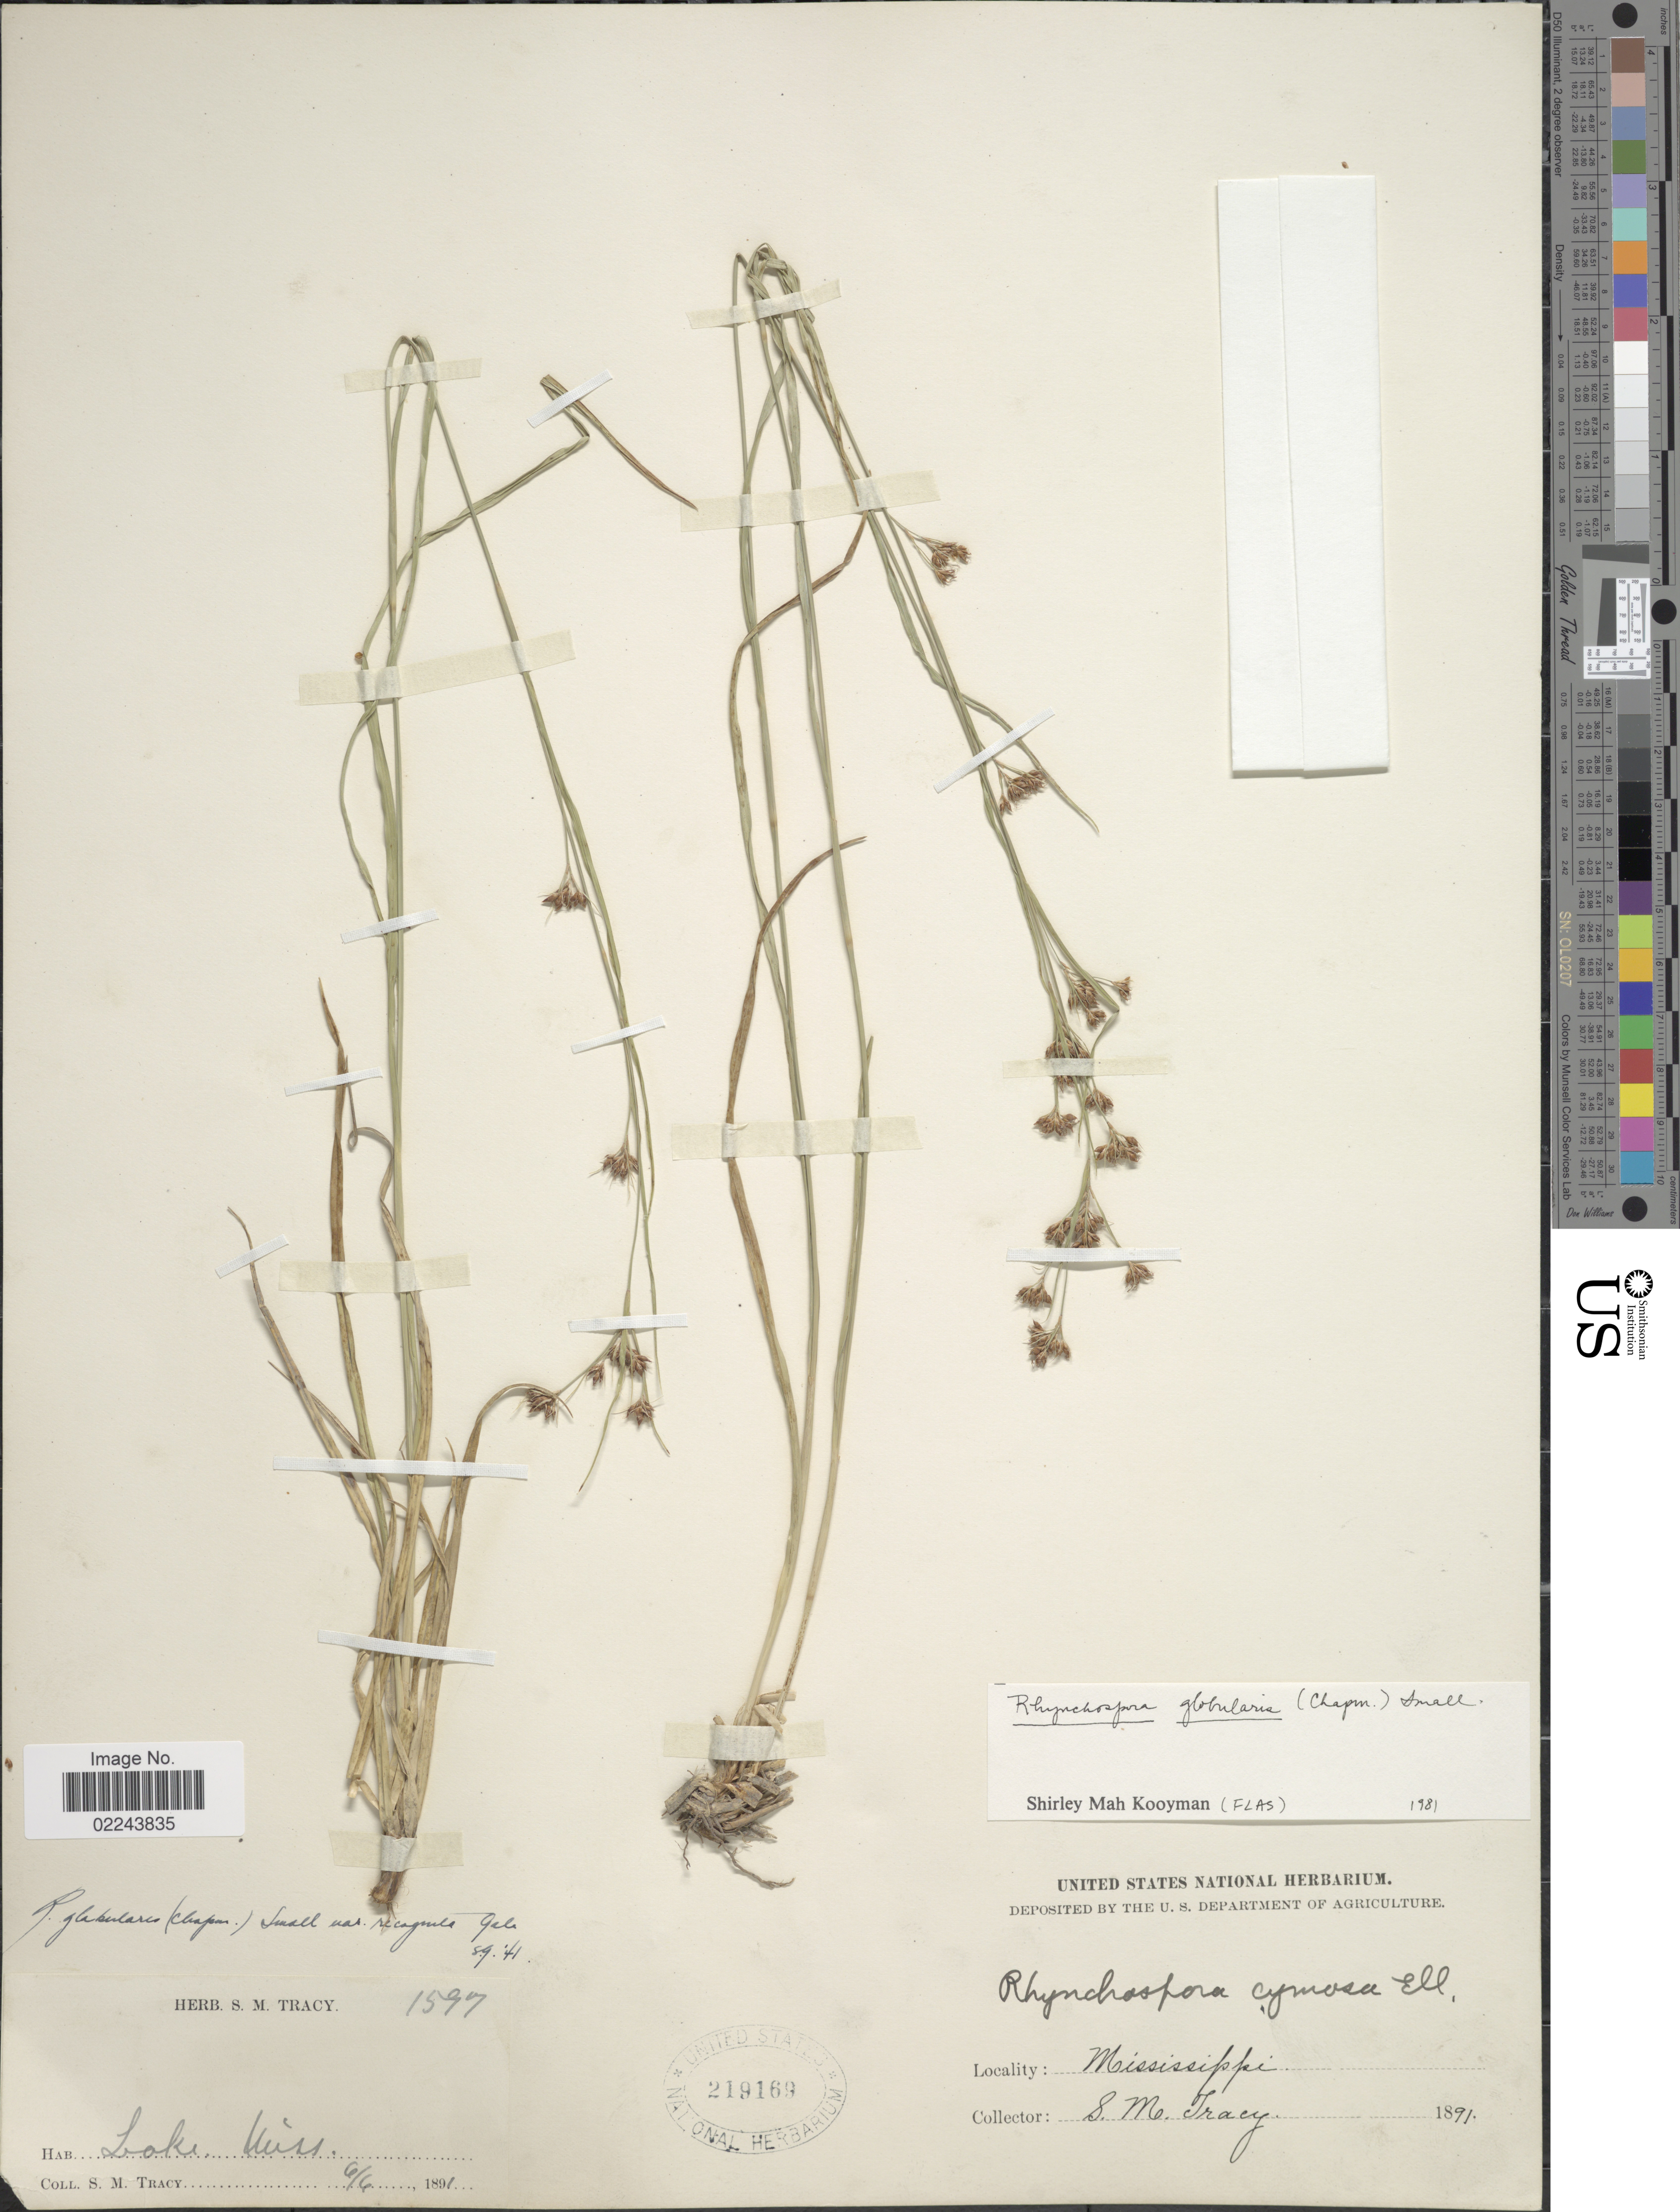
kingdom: Plantae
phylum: Tracheophyta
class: Liliopsida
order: Poales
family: Cyperaceae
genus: Rhynchospora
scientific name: Rhynchospora globularis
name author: (Chapm.) Small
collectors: S. M. Tracy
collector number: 1597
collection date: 1891-06-06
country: United States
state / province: Mississippi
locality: Lake Miss.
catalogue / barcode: US 219169